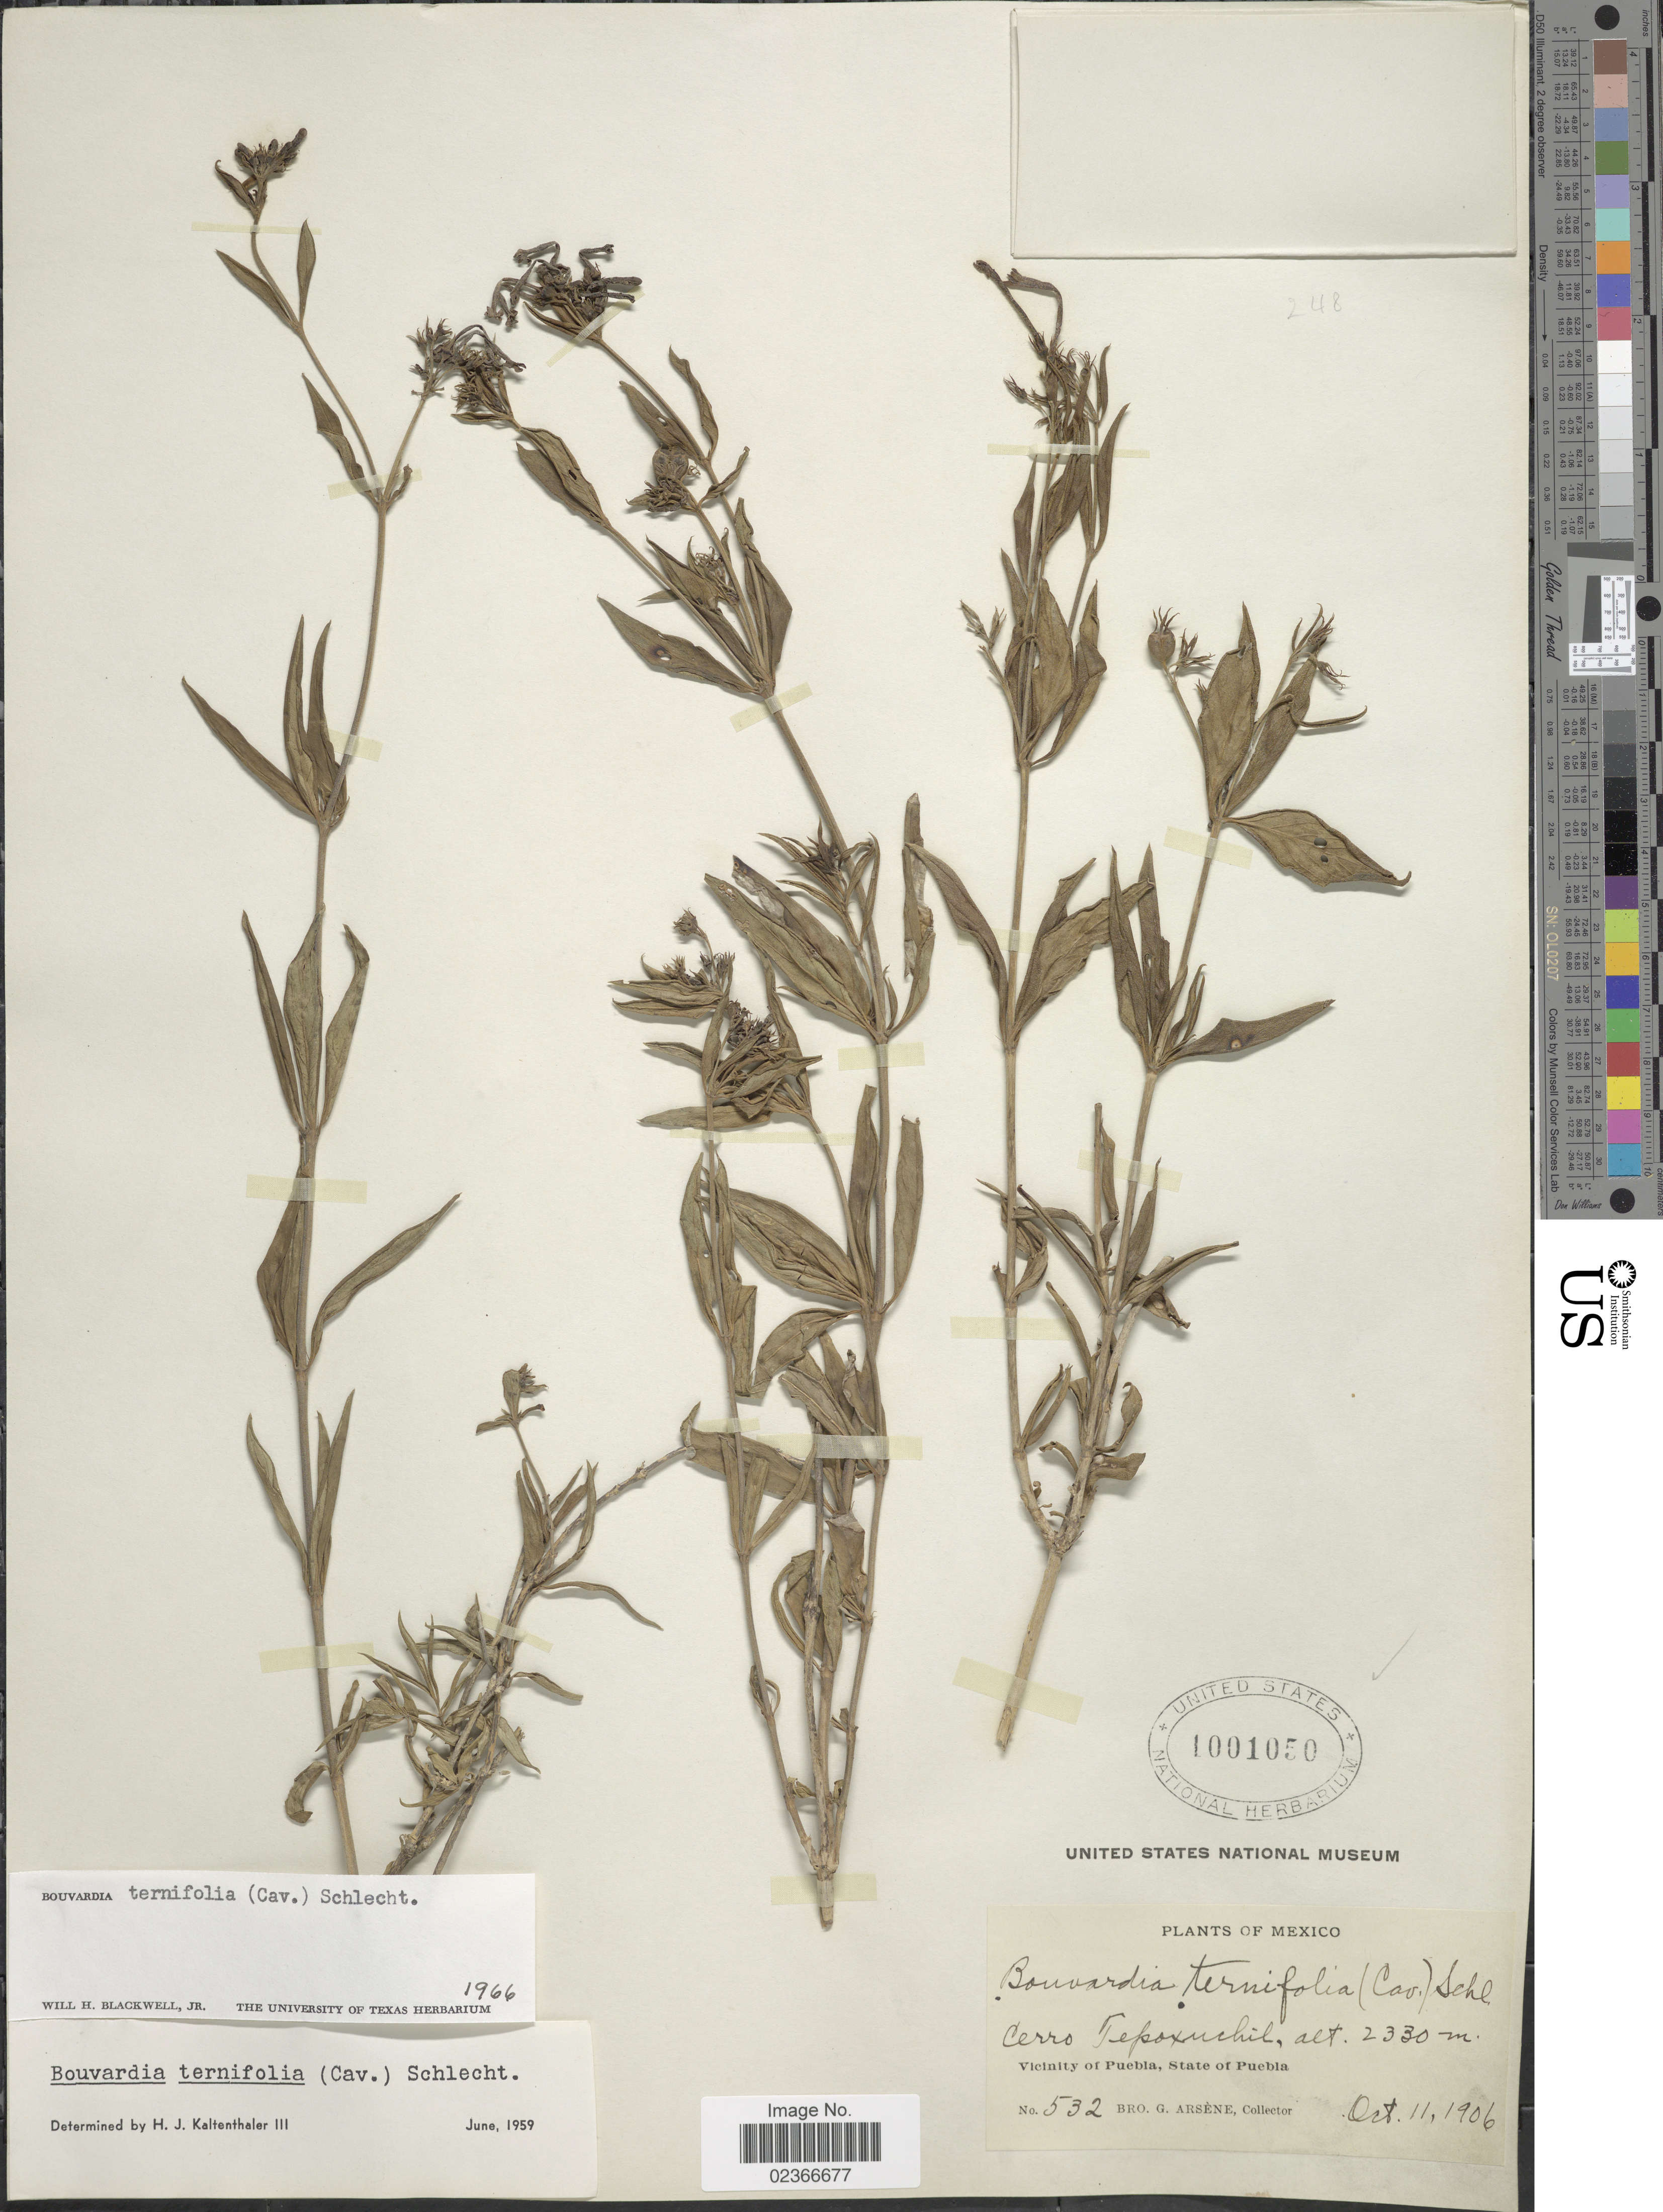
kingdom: Plantae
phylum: Tracheophyta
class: Magnoliopsida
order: Gentianales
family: Rubiaceae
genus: Bouvardia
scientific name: Bouvardia ternifolia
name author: (Cav.) Schltdl.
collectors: Bro. G. Arsène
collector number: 532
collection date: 1906-10-11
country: Mexico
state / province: Puebla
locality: Cerro Tepoxuchil, Vicinity of Puebla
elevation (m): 2330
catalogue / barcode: US 1001050